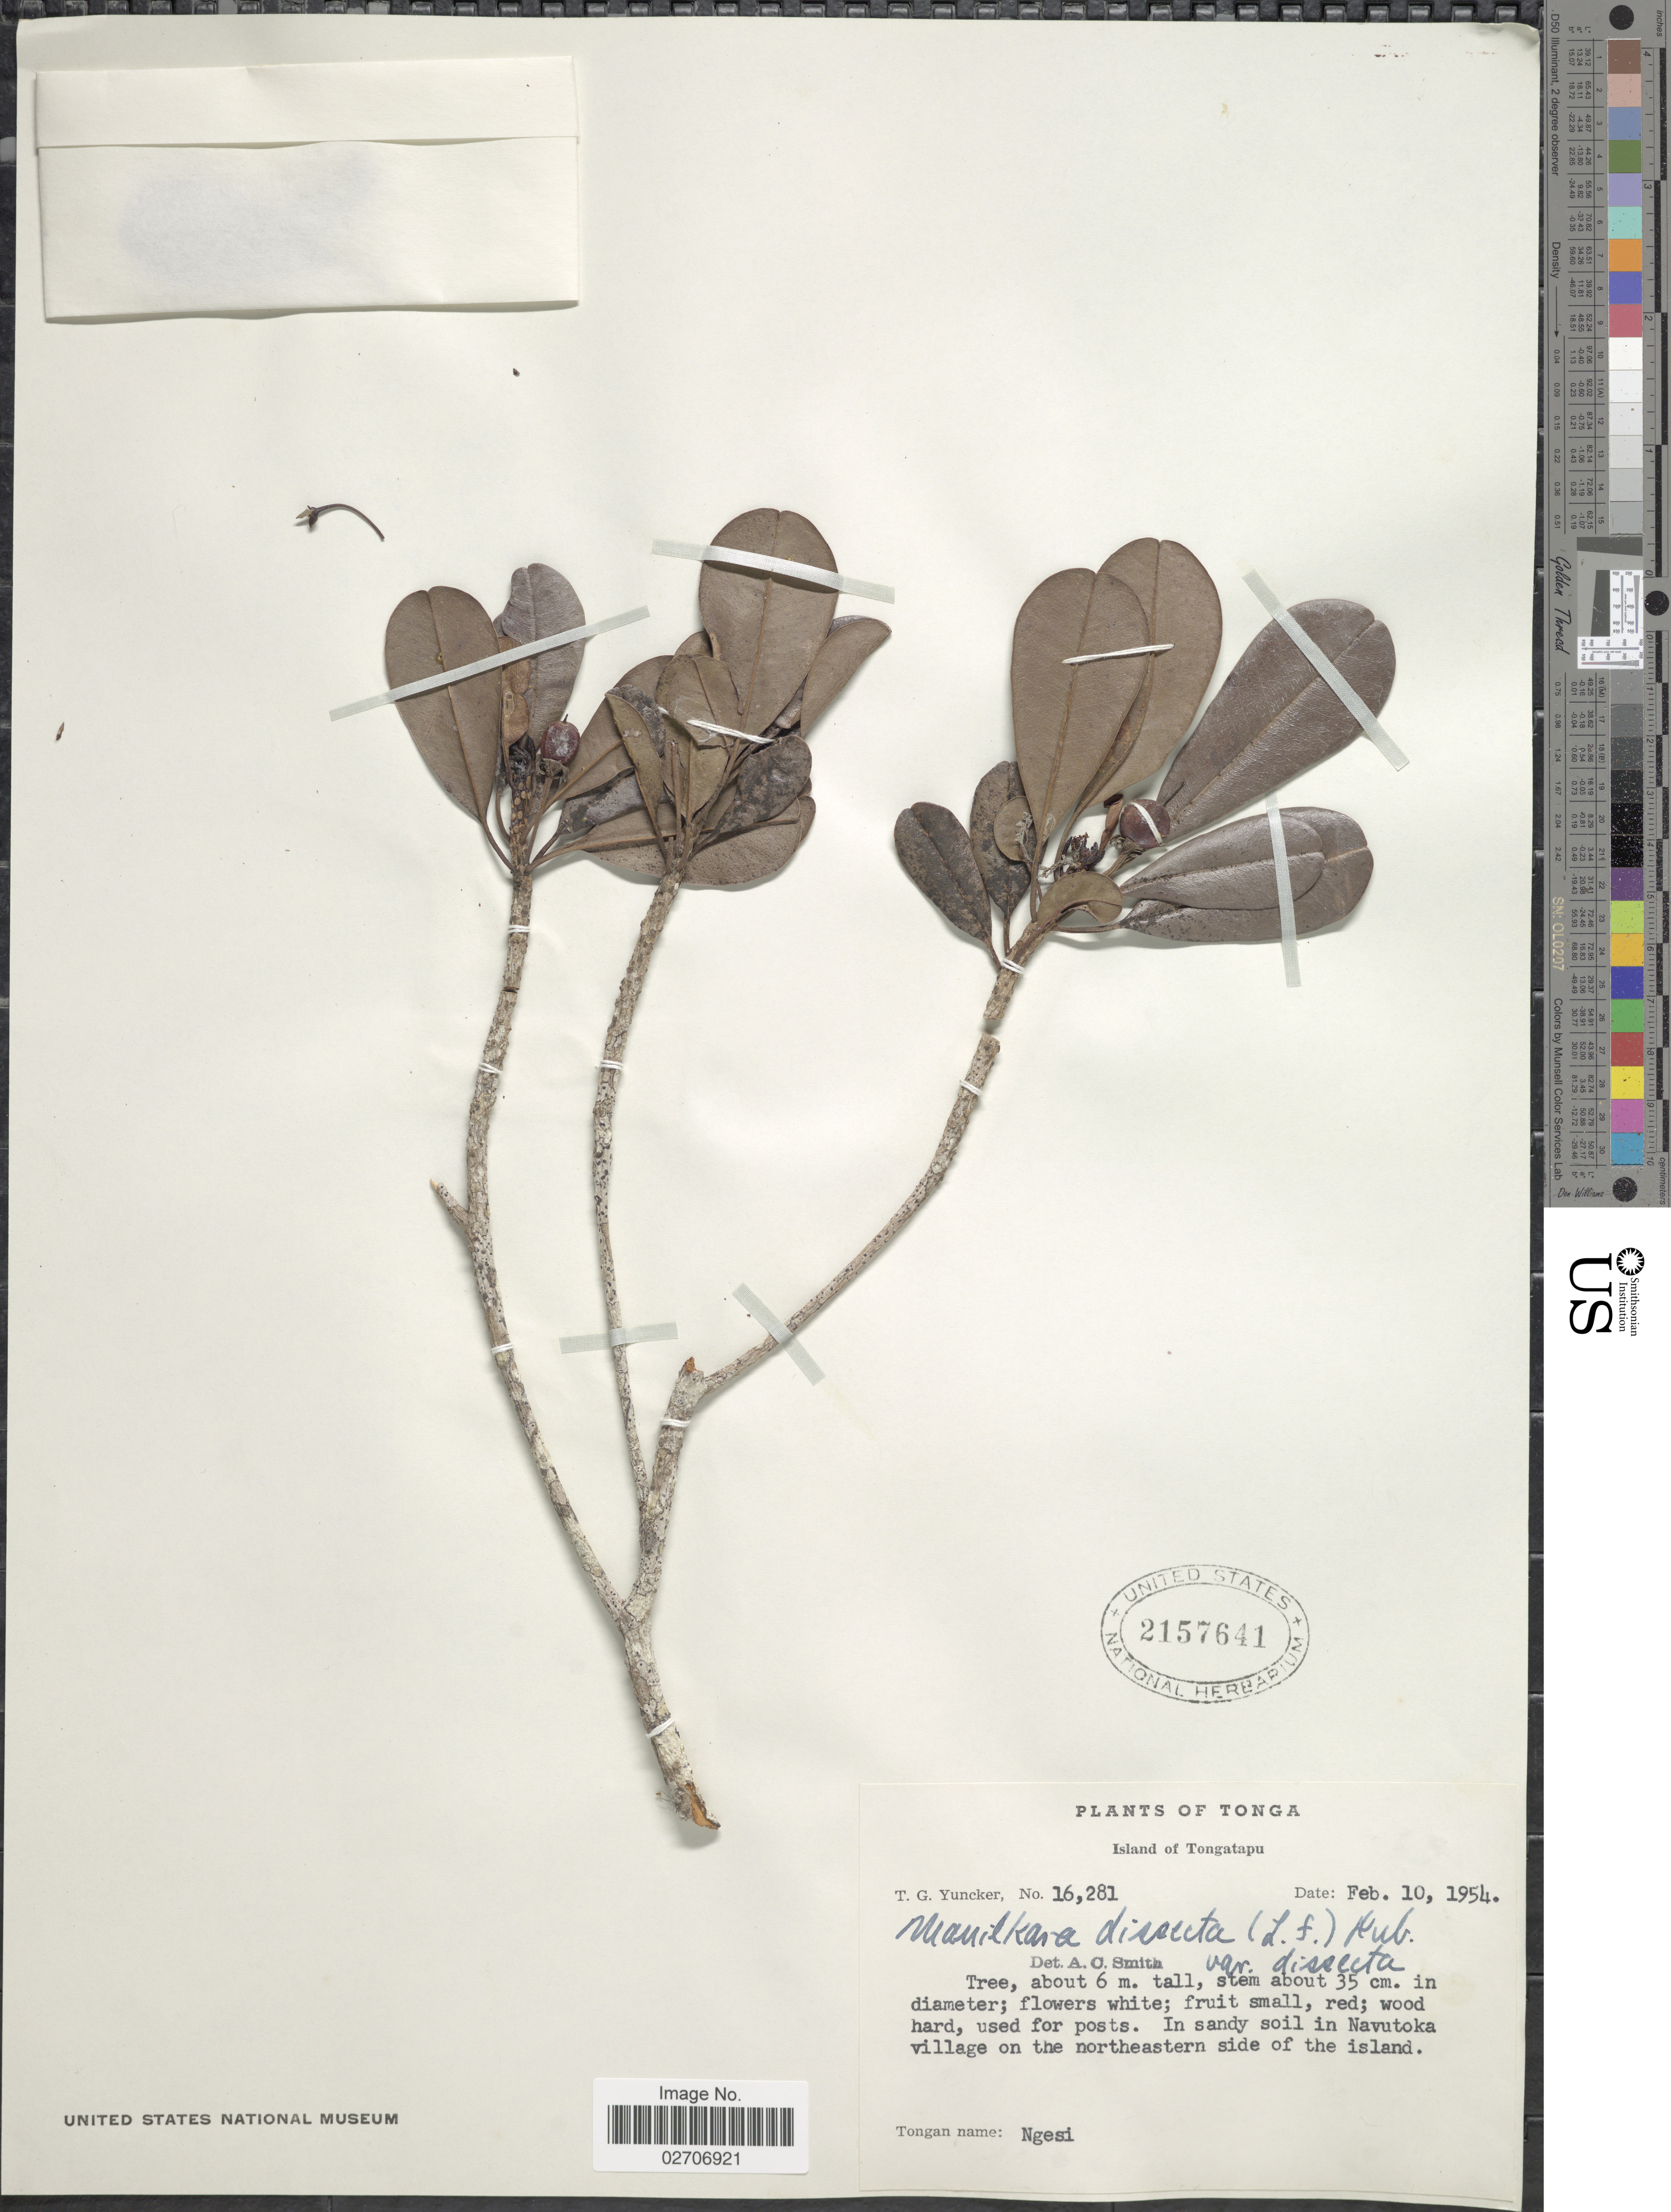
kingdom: Plantae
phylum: Tracheophyta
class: Magnoliopsida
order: Ericales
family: Sapotaceae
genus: Manilkara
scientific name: Manilkara dissecta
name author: (L. f.) Dubard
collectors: T. G. Yuncker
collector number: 16281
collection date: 1954-02-10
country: Tonga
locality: Island of Tongatapu, in sandy soil in Navutoka village on the northeastern side of the island.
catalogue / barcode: US 2157641